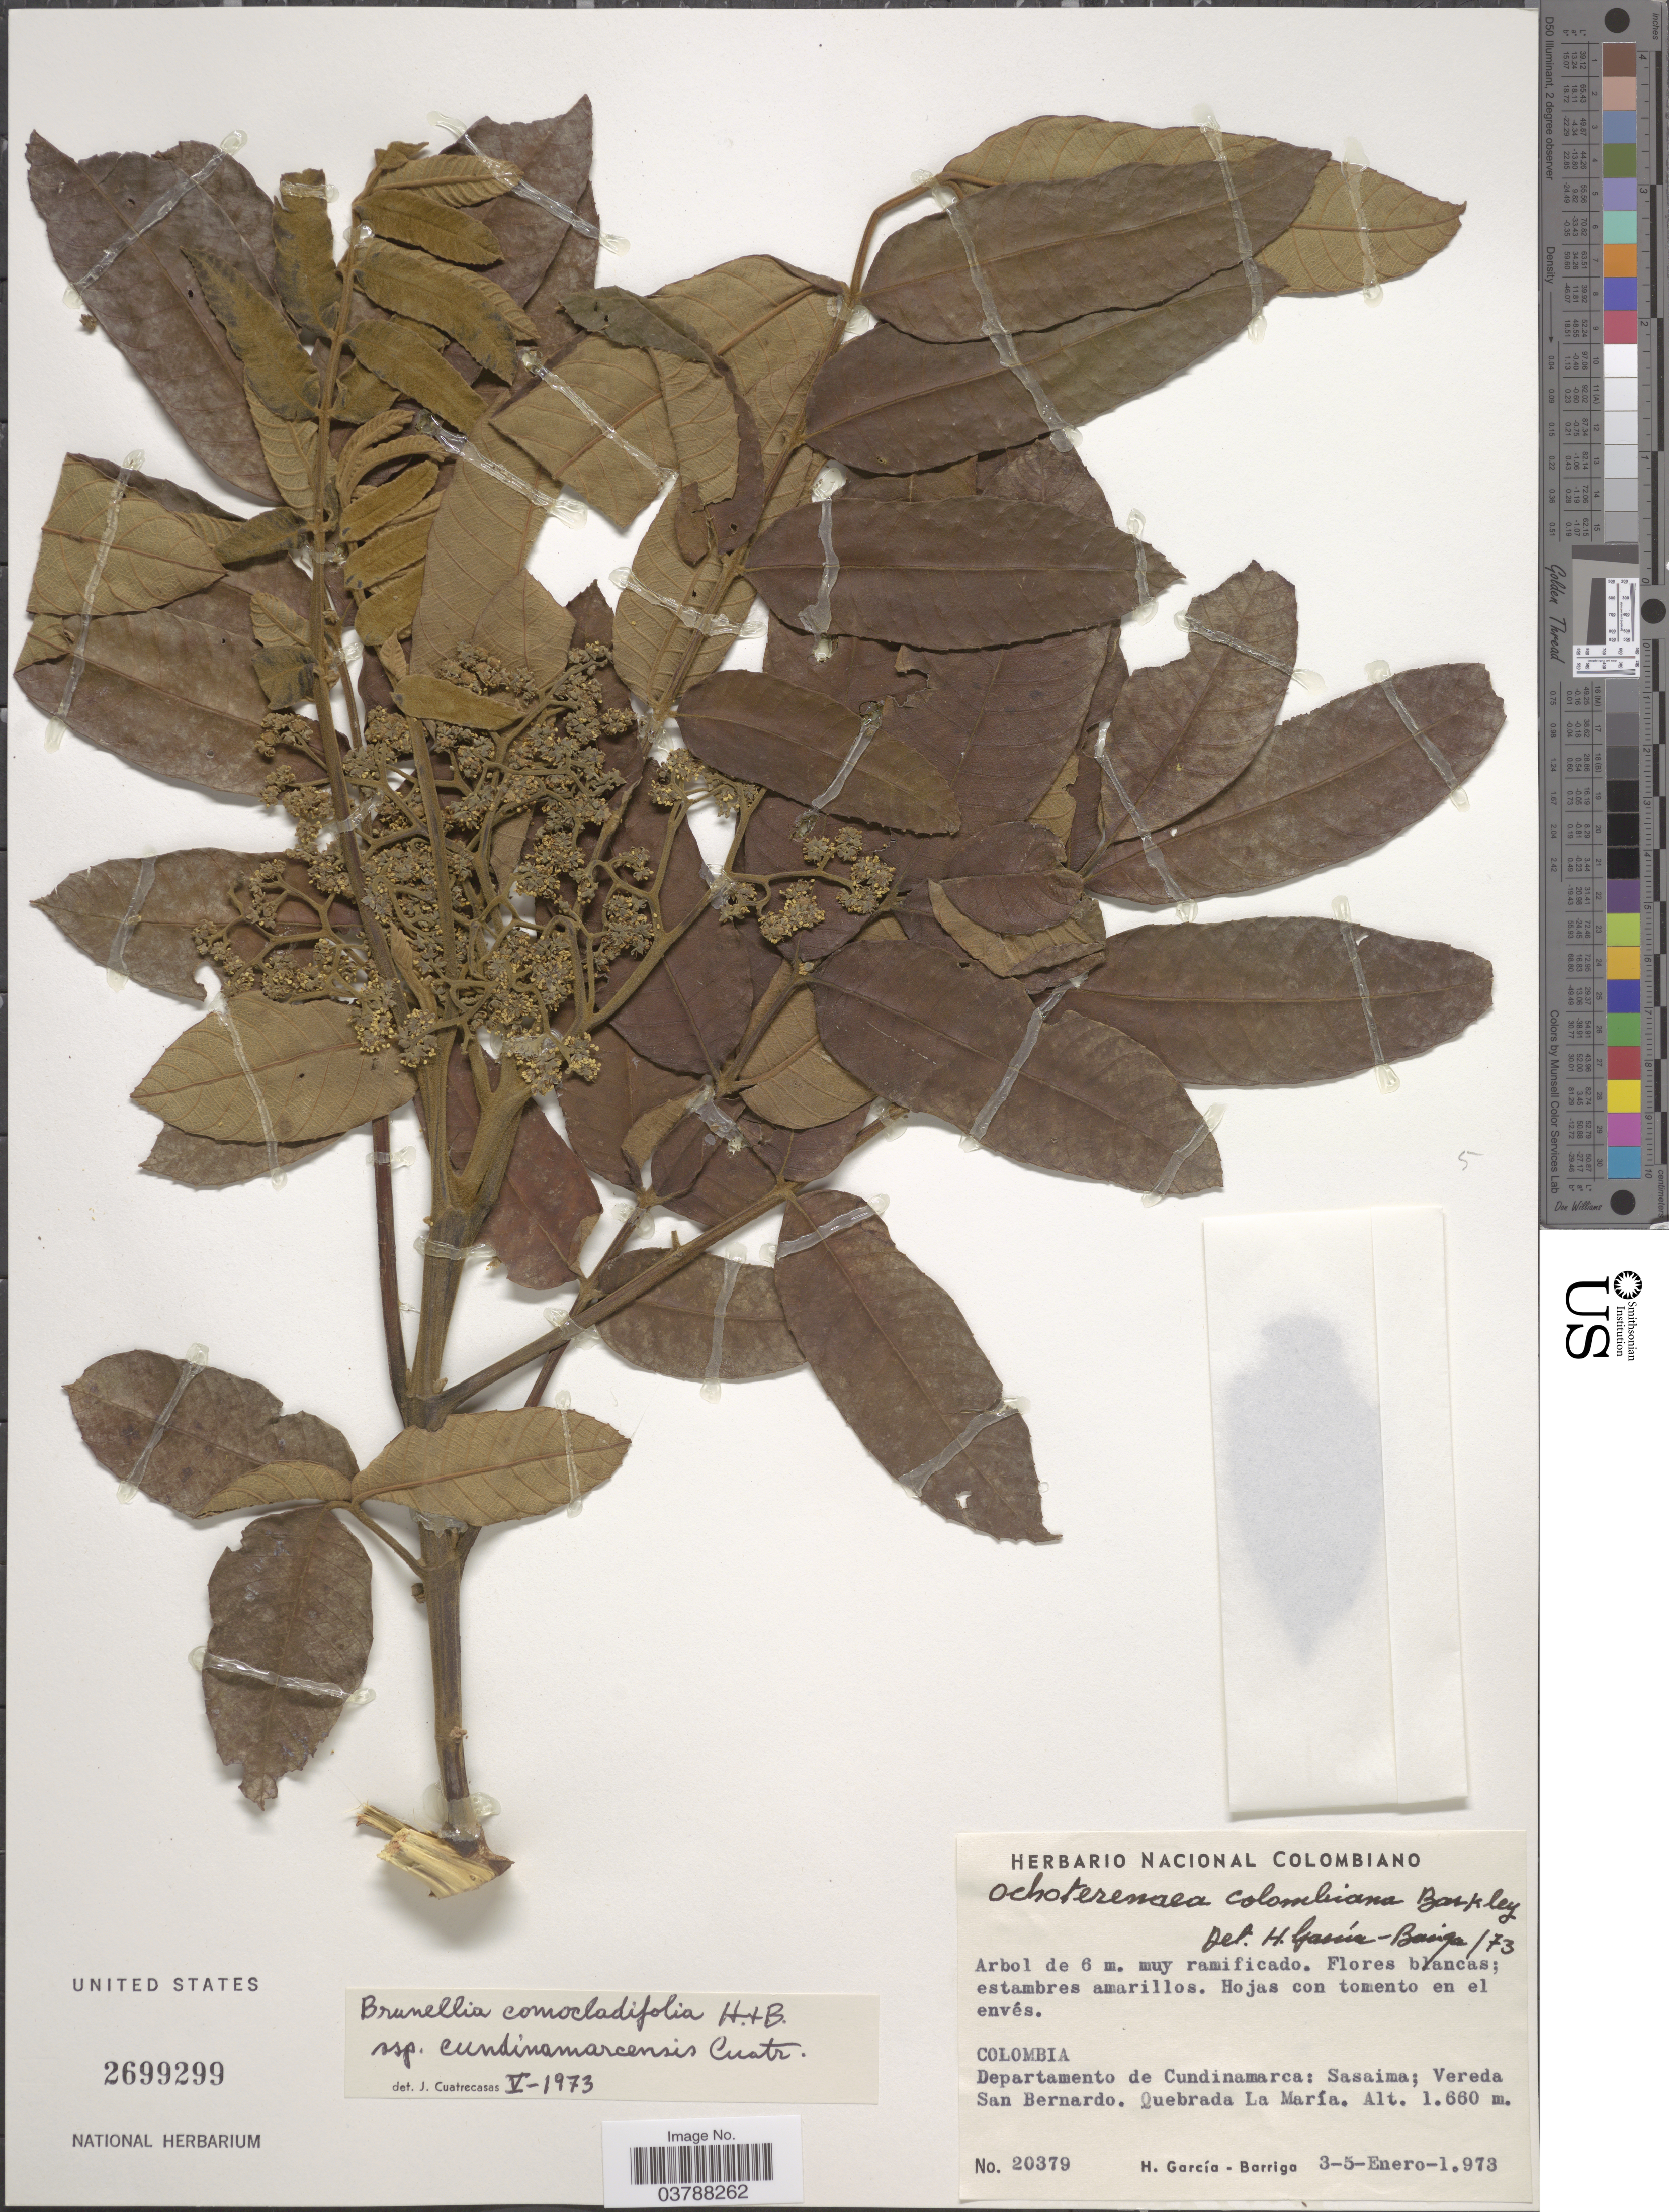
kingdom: Plantae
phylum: Tracheophyta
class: Magnoliopsida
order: Oxalidales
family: Brunelliaceae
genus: Brunellia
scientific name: Brunellia comocladifolia subsp. cundinamarcensis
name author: Cuatrec.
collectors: H. García Barriga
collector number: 20379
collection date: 1973-01-03/1973-01-05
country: Colombia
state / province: Cundinamarca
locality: Departamento de Cundinamarca: Sasaima; Vereda San Bernardo. Quebrada La María.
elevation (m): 1660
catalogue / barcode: US 2699299